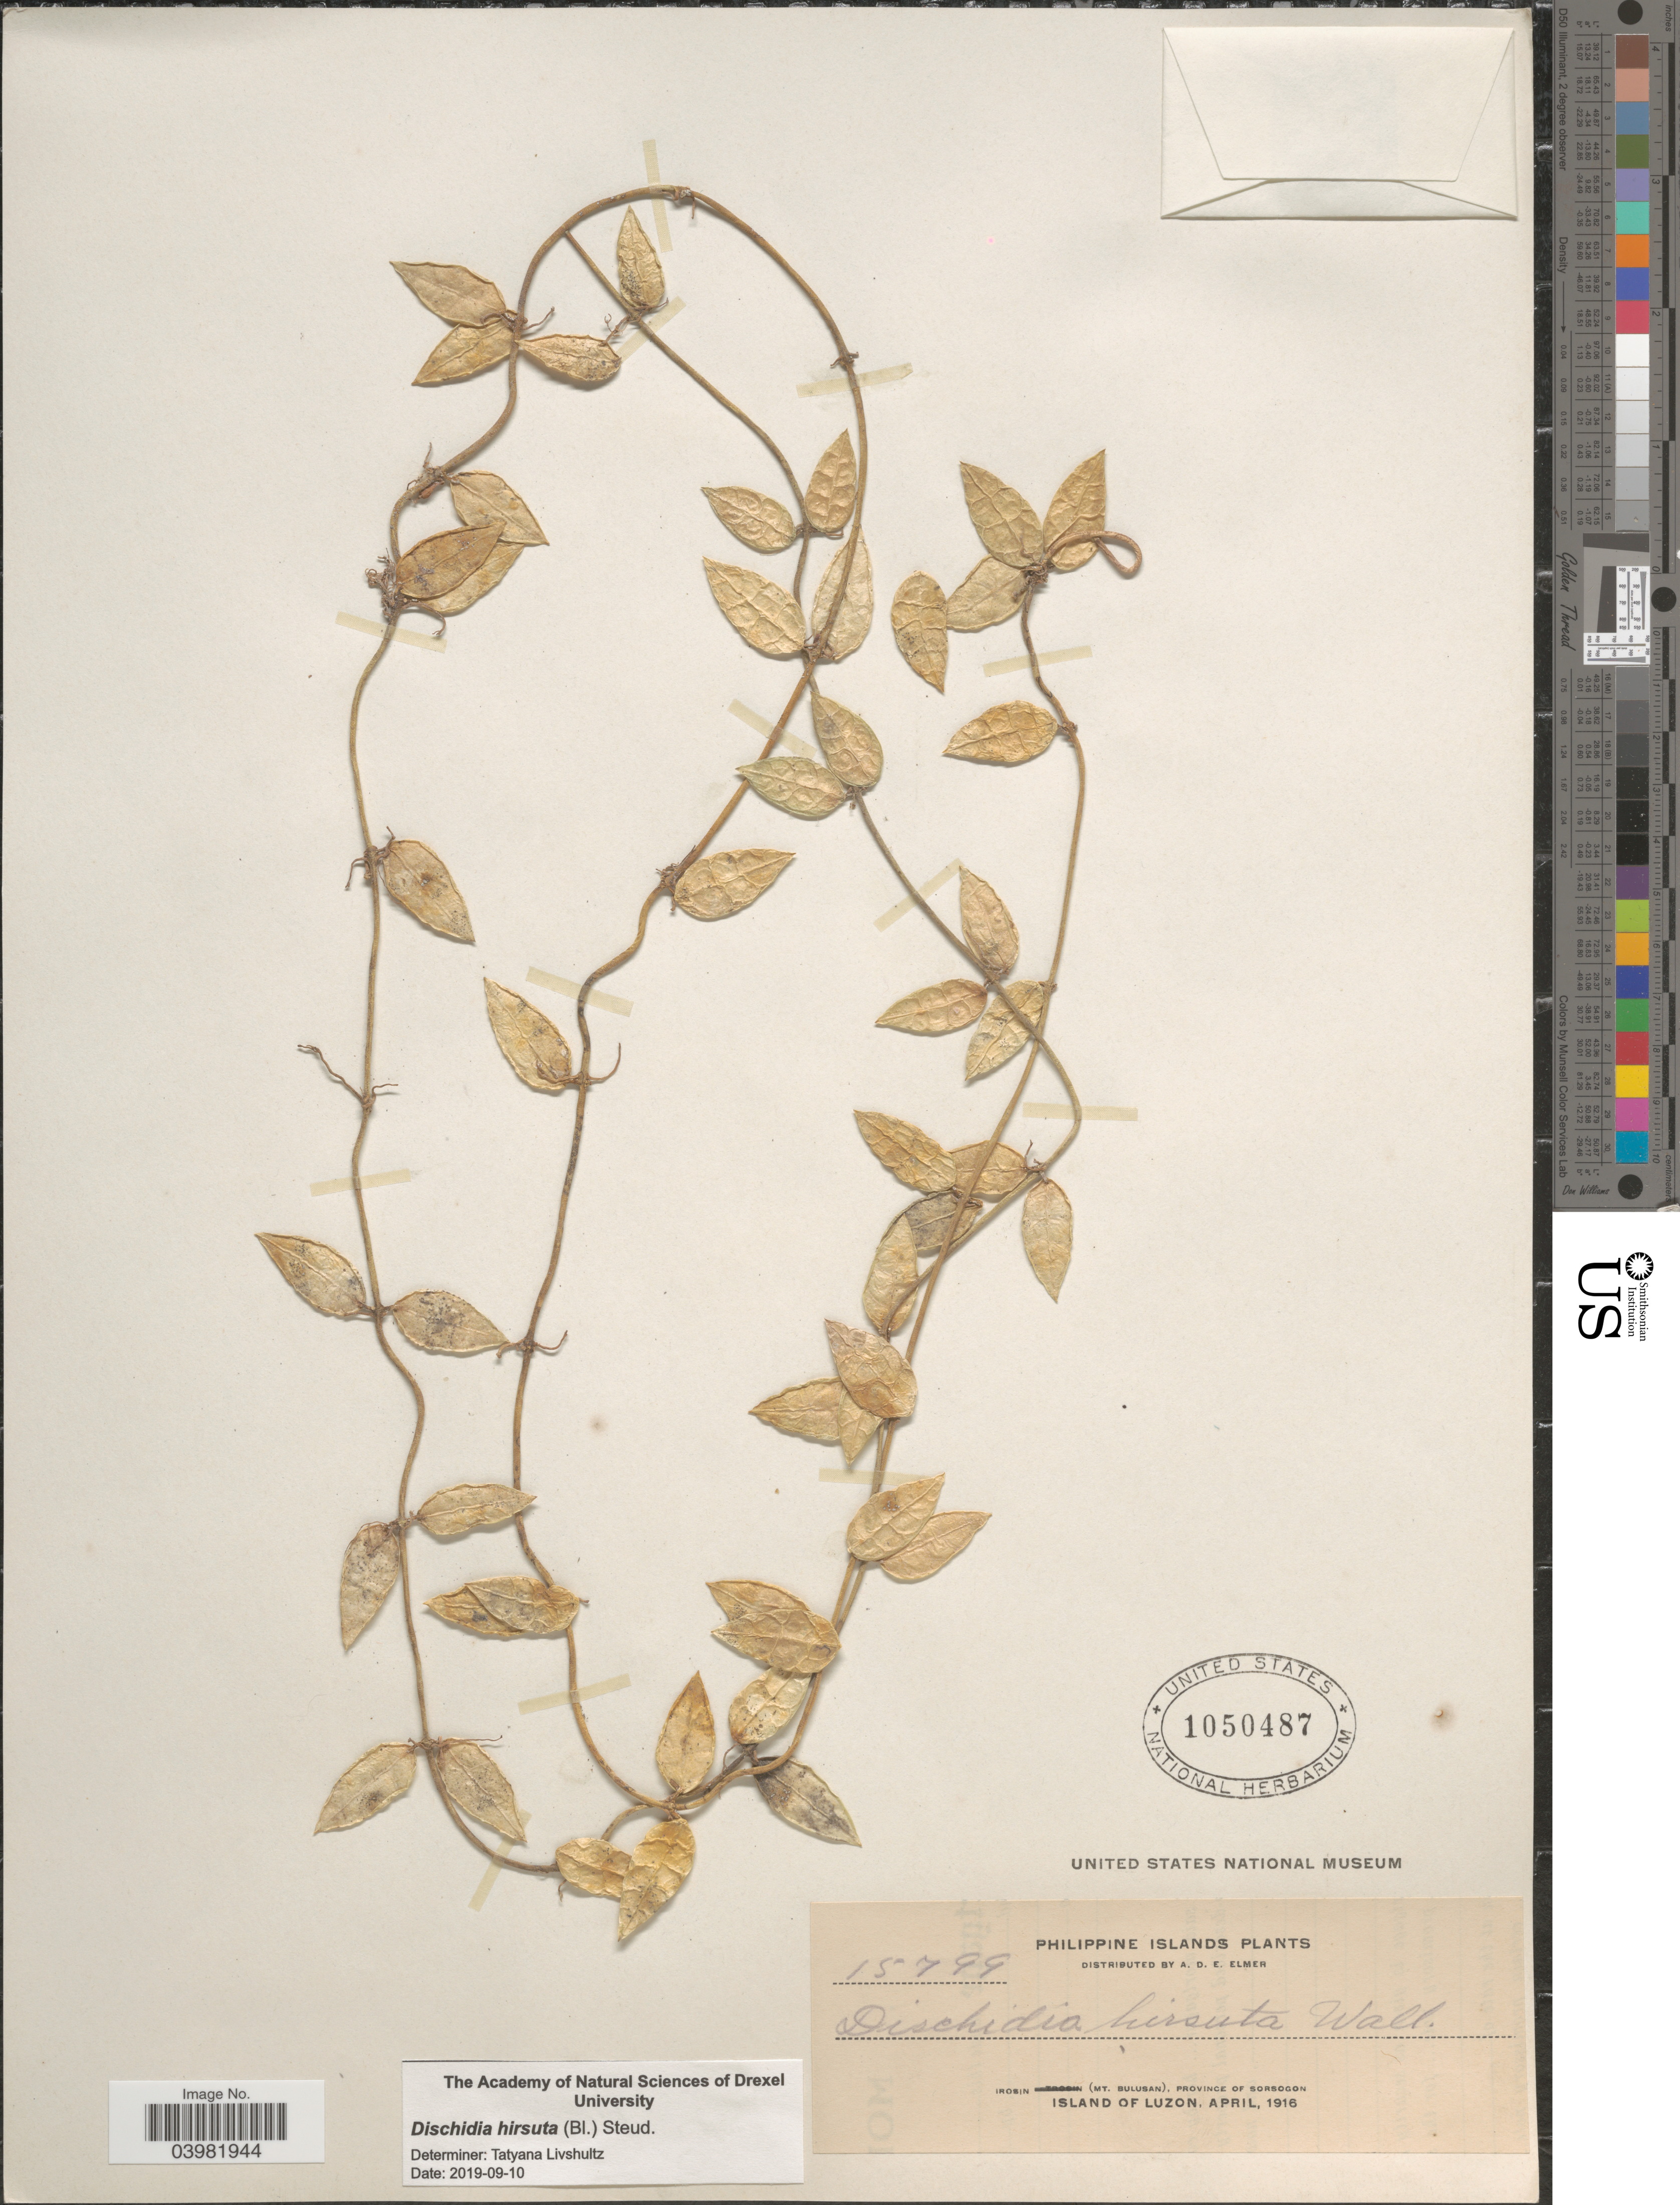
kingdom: Plantae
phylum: Tracheophyta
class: Magnoliopsida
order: Gentianales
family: Apocynaceae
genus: Dischidia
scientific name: Dischidia hirsuta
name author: (Blume) Decne.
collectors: A. D. E. Elmer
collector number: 15799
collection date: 1916-04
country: Philippines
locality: Irosin (Mt. Bulusan), Province of Sorsogon. Island of Luzon.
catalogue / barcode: US 1050487